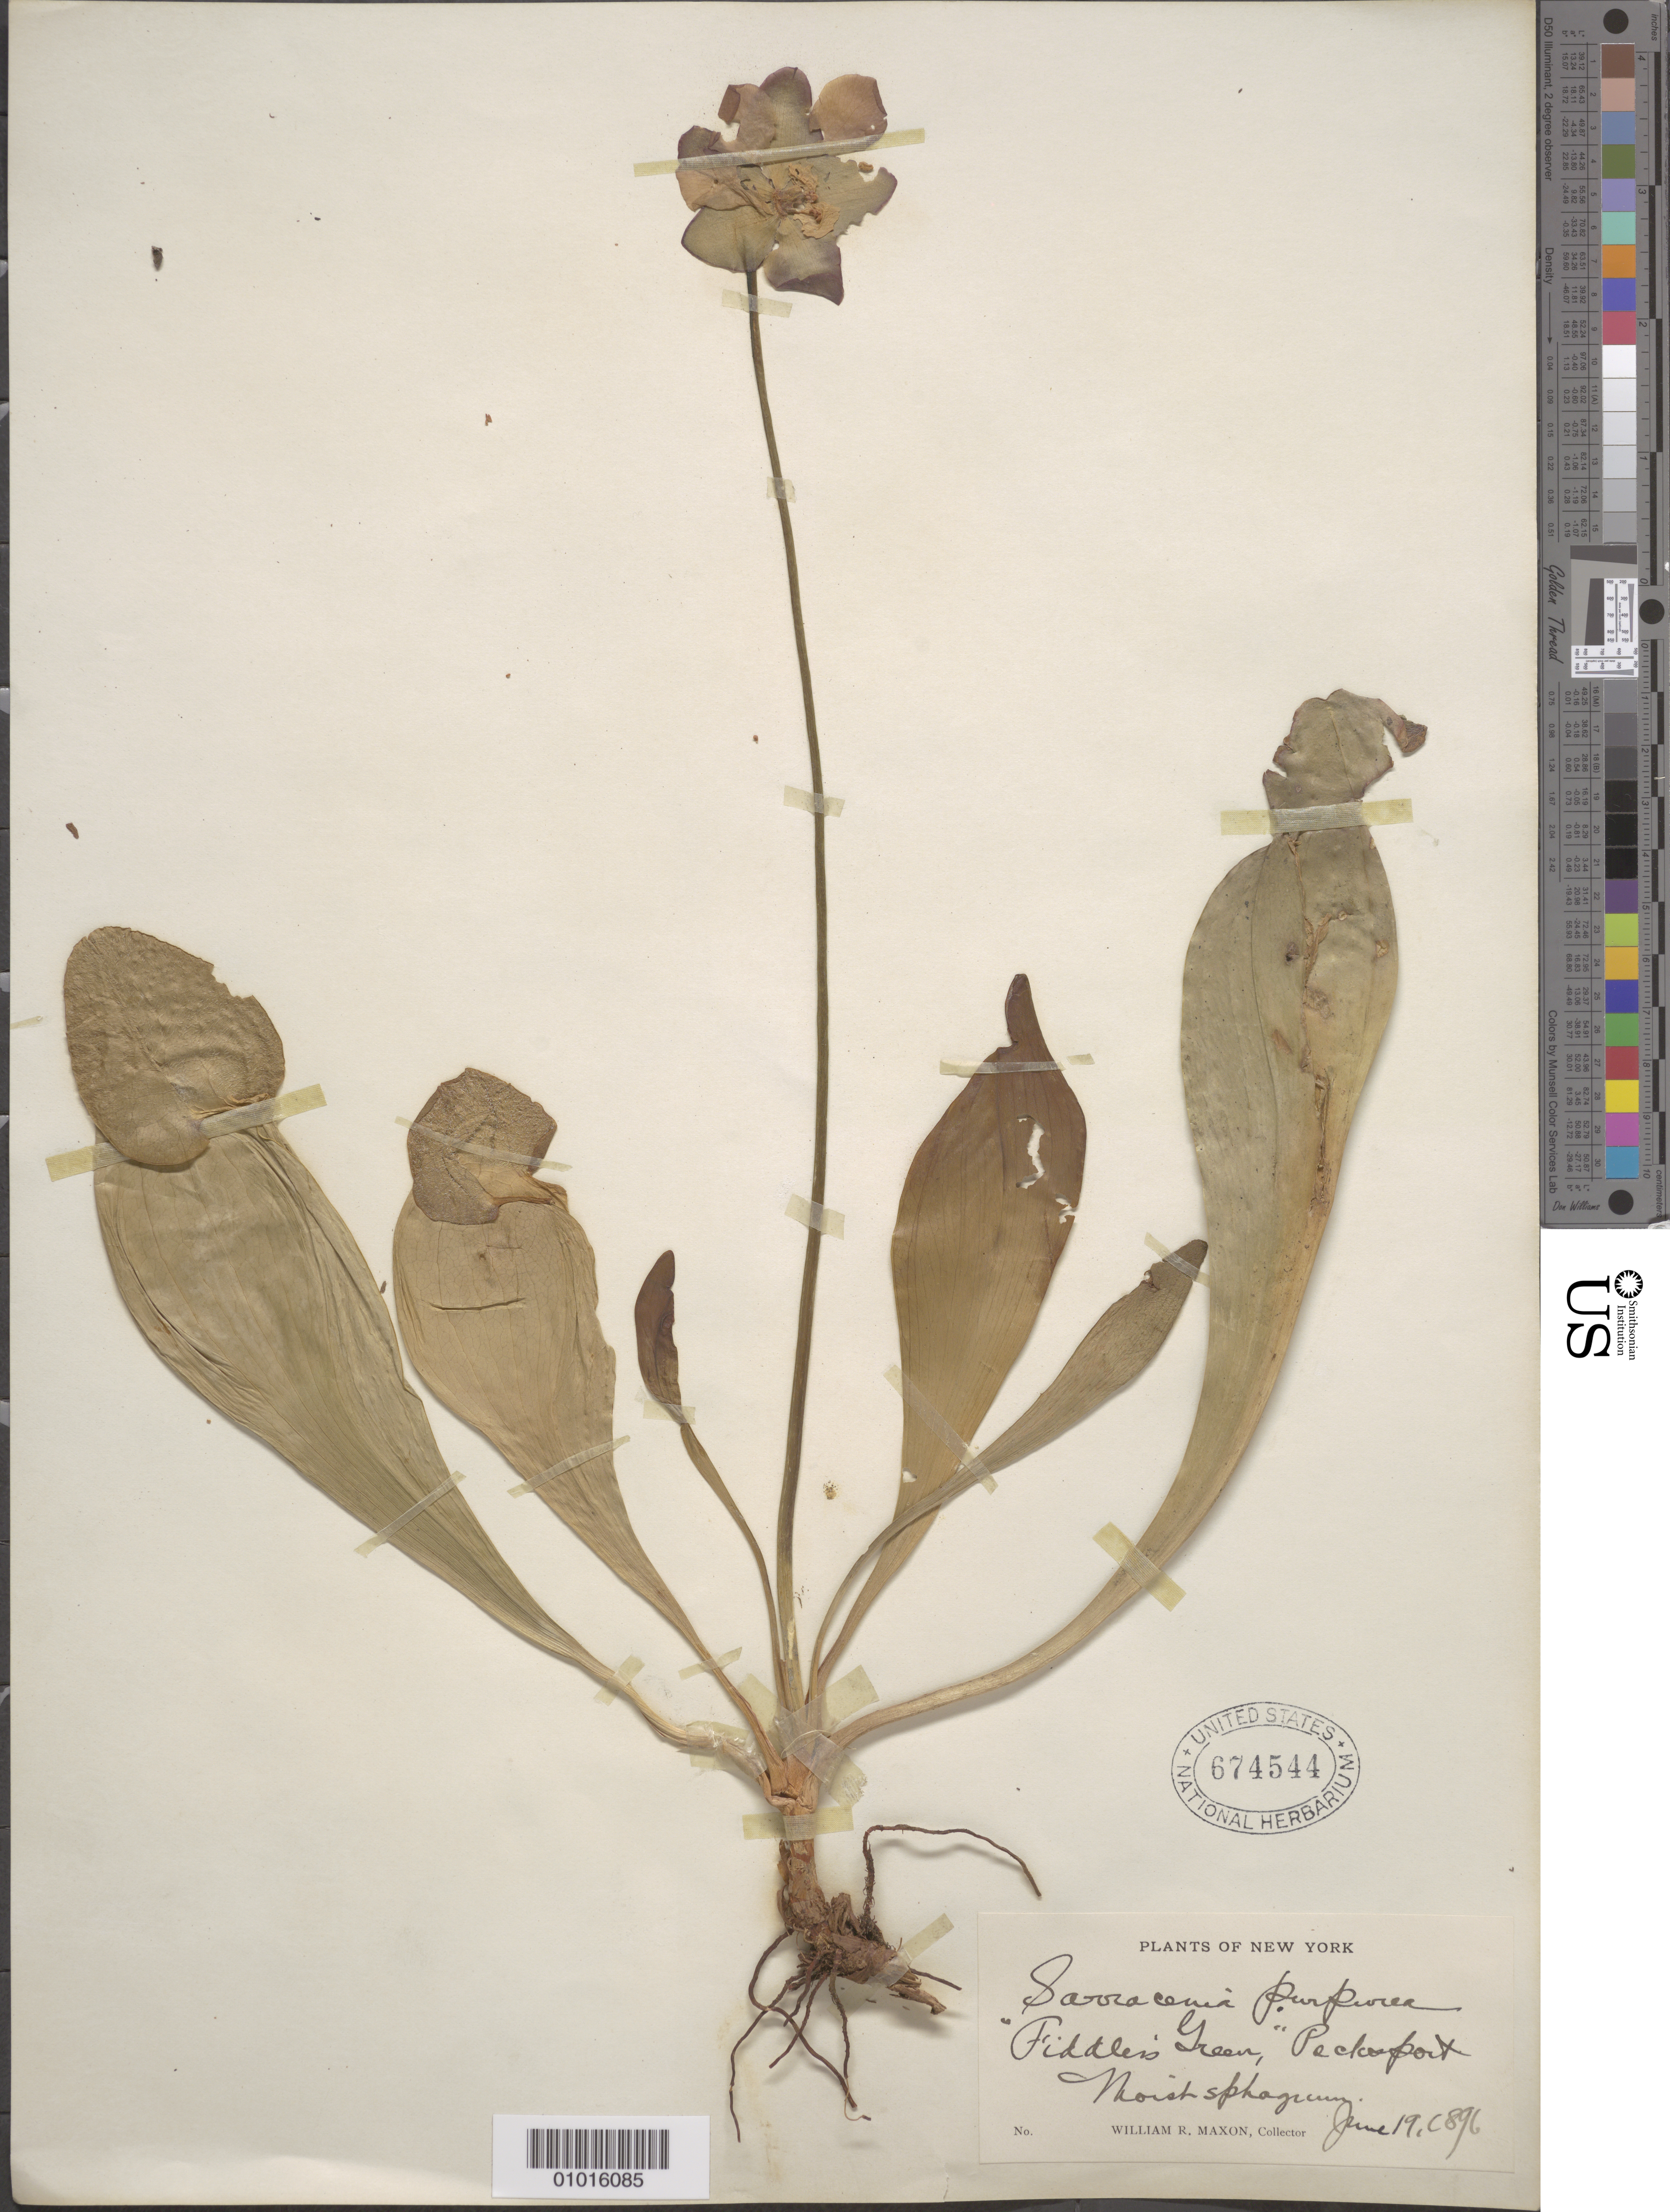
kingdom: Plantae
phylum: Tracheophyta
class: Magnoliopsida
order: Ericales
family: Sarraceniaceae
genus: Sarracenia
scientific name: Sarracenia purpurea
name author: L.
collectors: W. R. Maxon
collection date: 1896-06-19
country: United States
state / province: New York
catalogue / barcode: US 674544